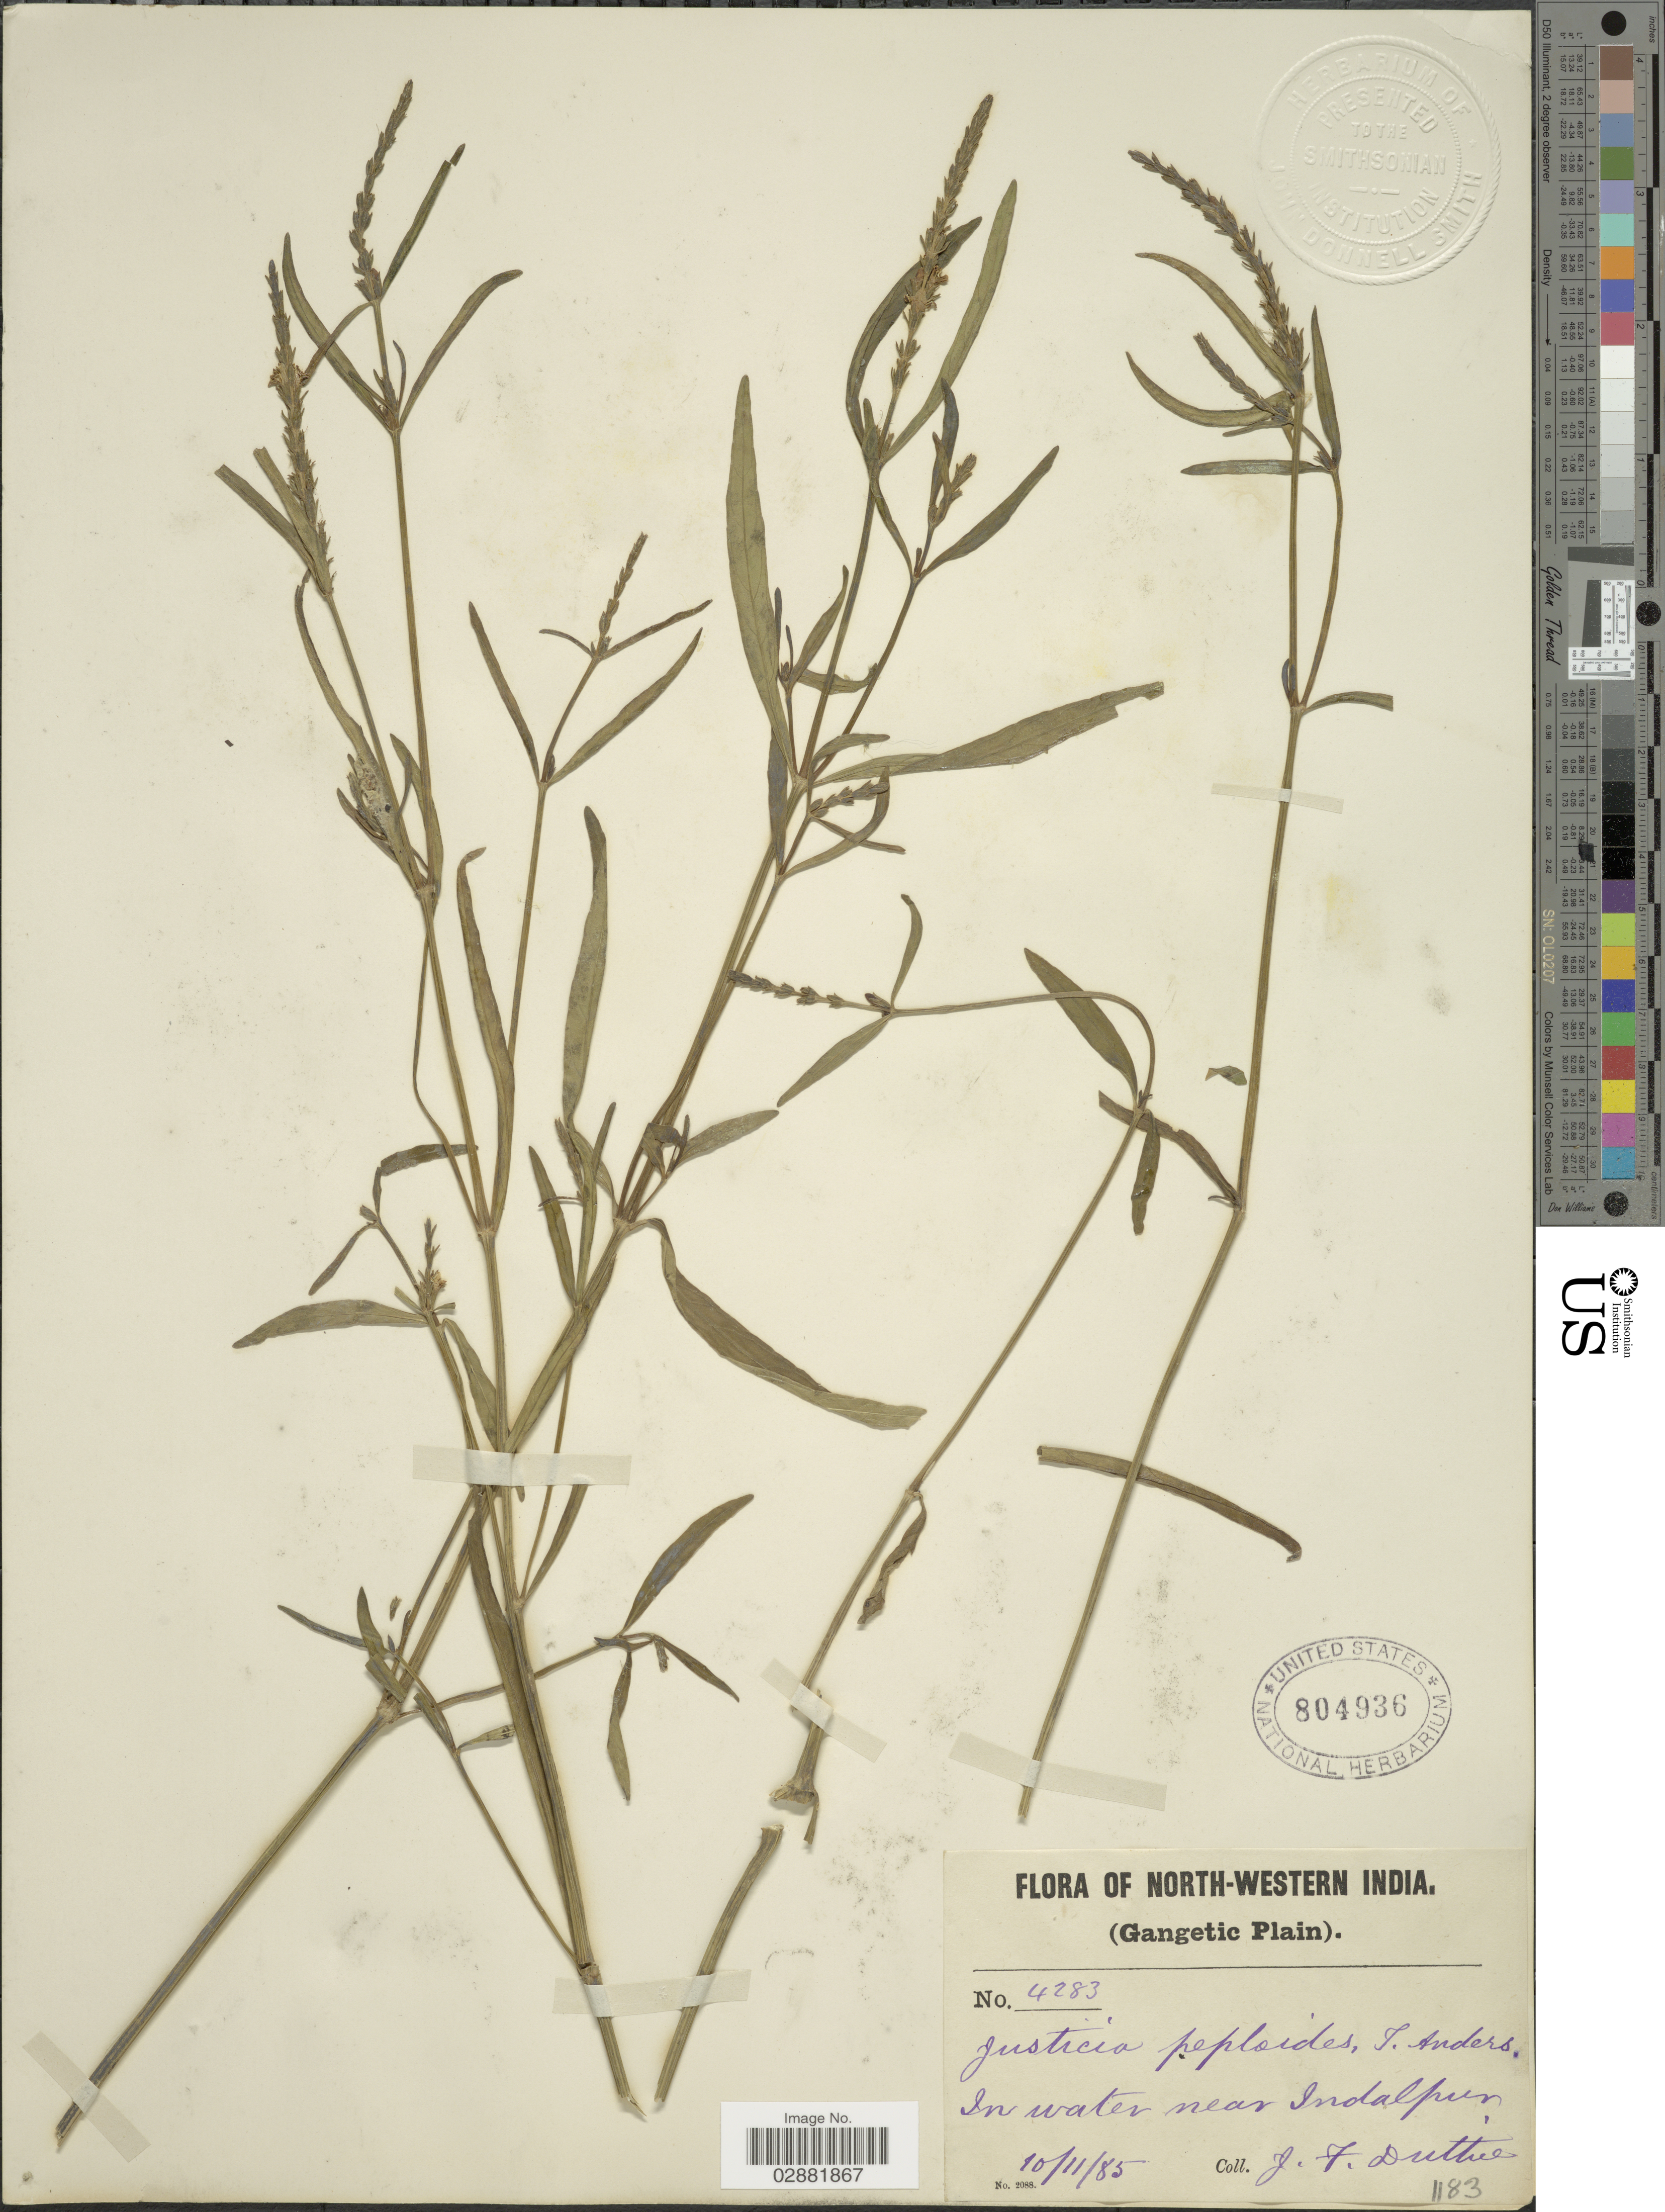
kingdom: Plantae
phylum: Tracheophyta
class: Magnoliopsida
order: Lamiales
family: Acanthaceae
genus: Justicia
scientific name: Justicia peploides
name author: (Nees) T. Anderson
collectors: -. Duttice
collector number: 4283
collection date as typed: Transcribed d/m/y: 10/11/85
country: India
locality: North-Western India, Gangetic Plain, In water near Indalpun.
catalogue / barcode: US 804936